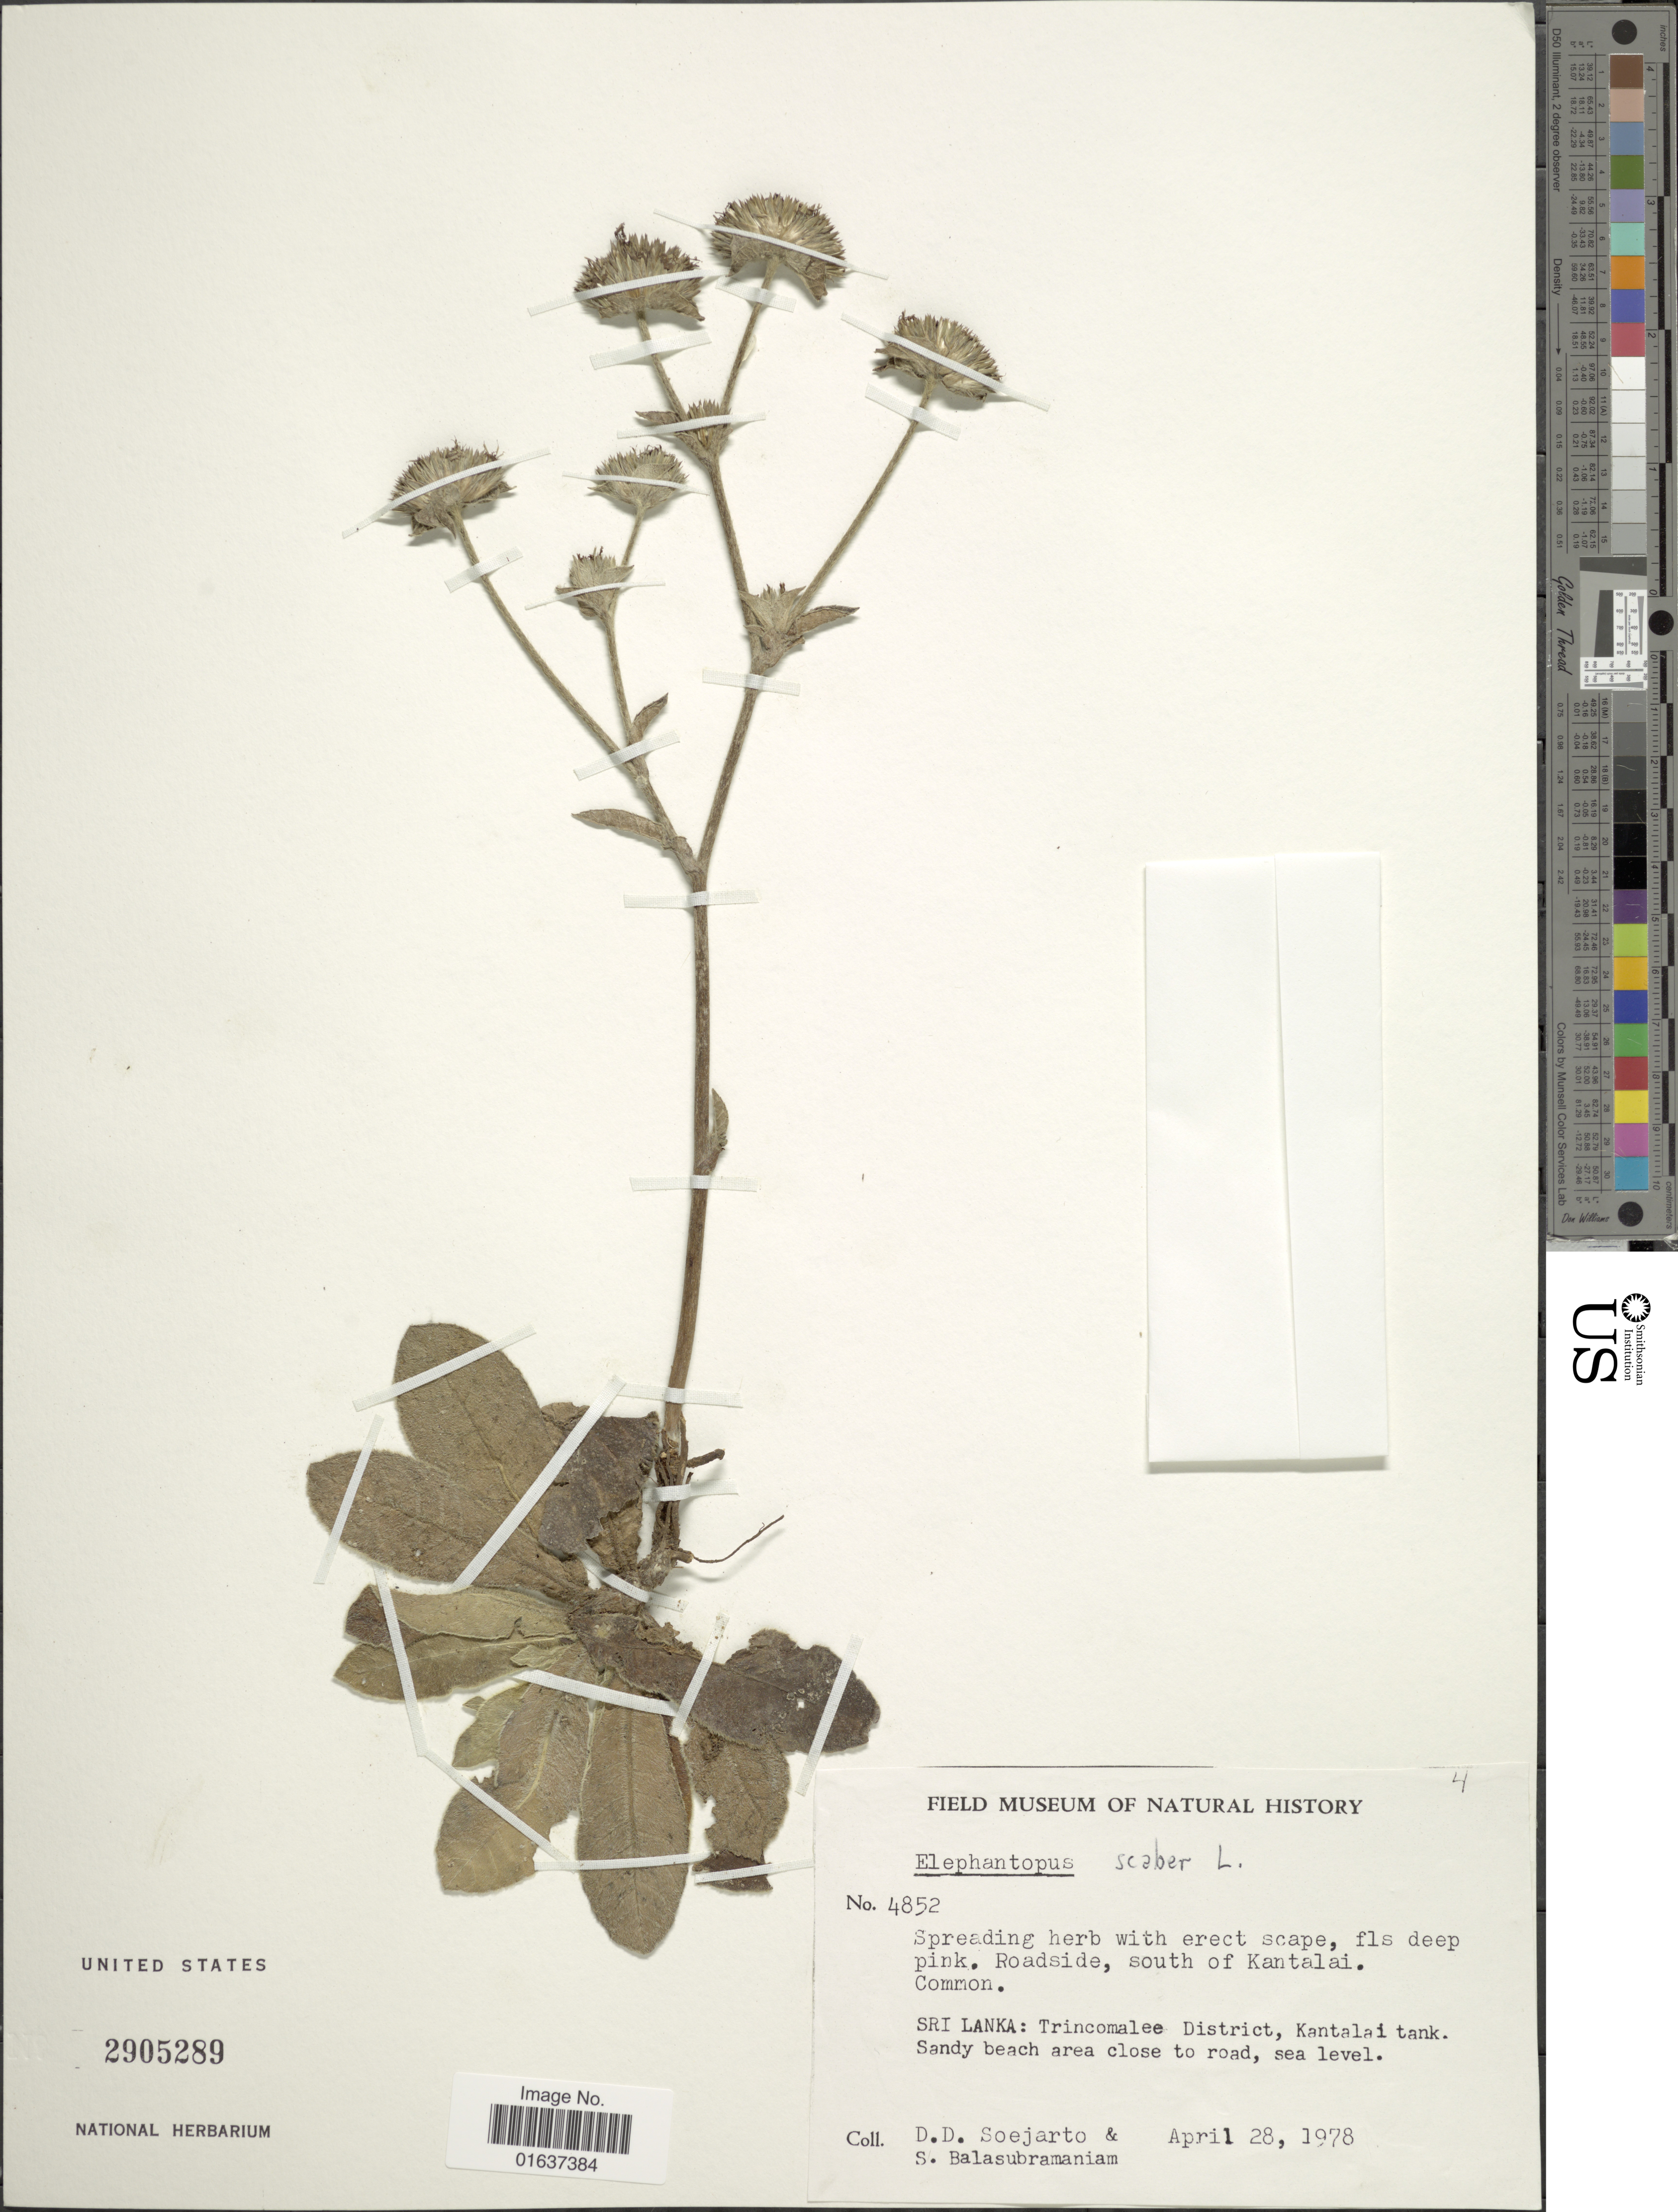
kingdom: Plantae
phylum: Tracheophyta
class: Magnoliopsida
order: Asterales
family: Asteraceae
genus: Elephantopus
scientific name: Elephantopus scaber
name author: L.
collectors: S. Balasubramaniam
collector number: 4852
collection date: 1978-04-28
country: Sri Lanka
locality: Roadside, south of Kantalai, Trincomalee District, Kantalai tank, Sandy beach area closed to road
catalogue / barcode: US 2905289